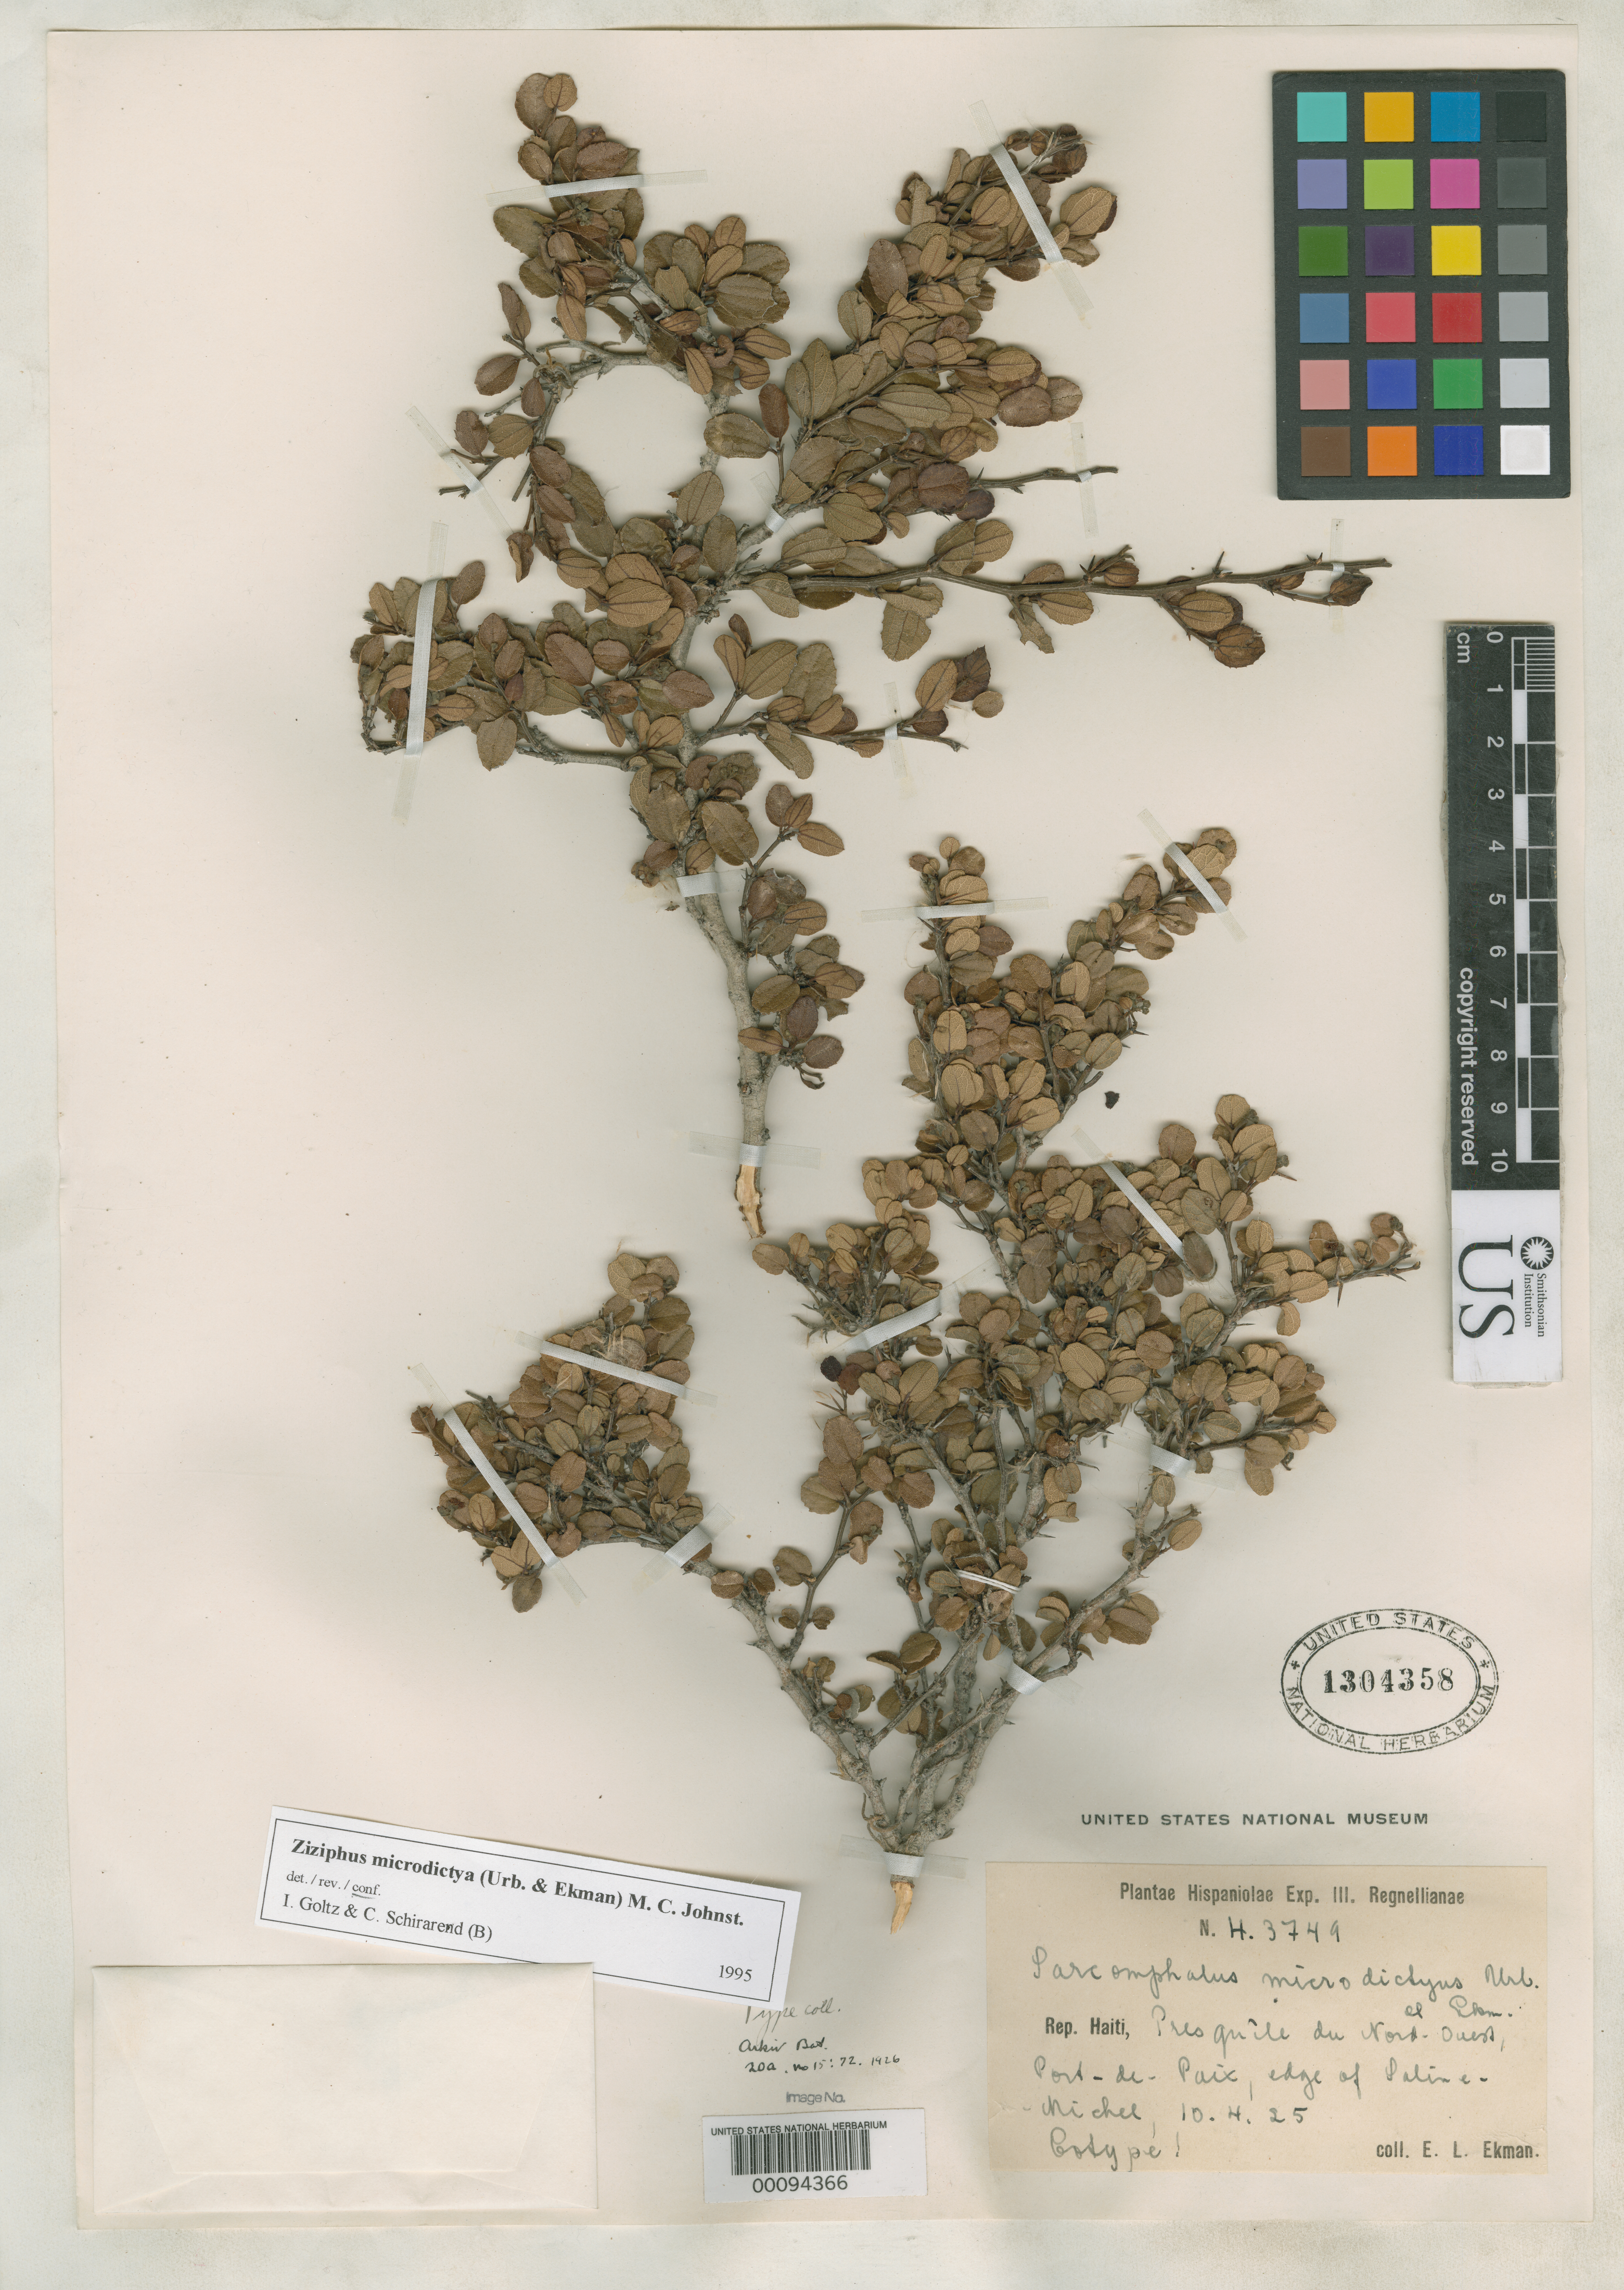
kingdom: Plantae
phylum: Tracheophyta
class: Magnoliopsida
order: Rosales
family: Rhamnaceae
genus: Sarcomphalus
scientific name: Sarcomphalus microdictyus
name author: Urb. & Ekman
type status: Isotype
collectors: E. L. Ekman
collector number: H 3749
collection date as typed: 10 Apr 1925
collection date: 1925-04-10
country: Haiti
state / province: Nord-Ouest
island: Hispaniola Island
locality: Port-de-paix, edge of Saline Michel.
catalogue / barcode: US 1304358